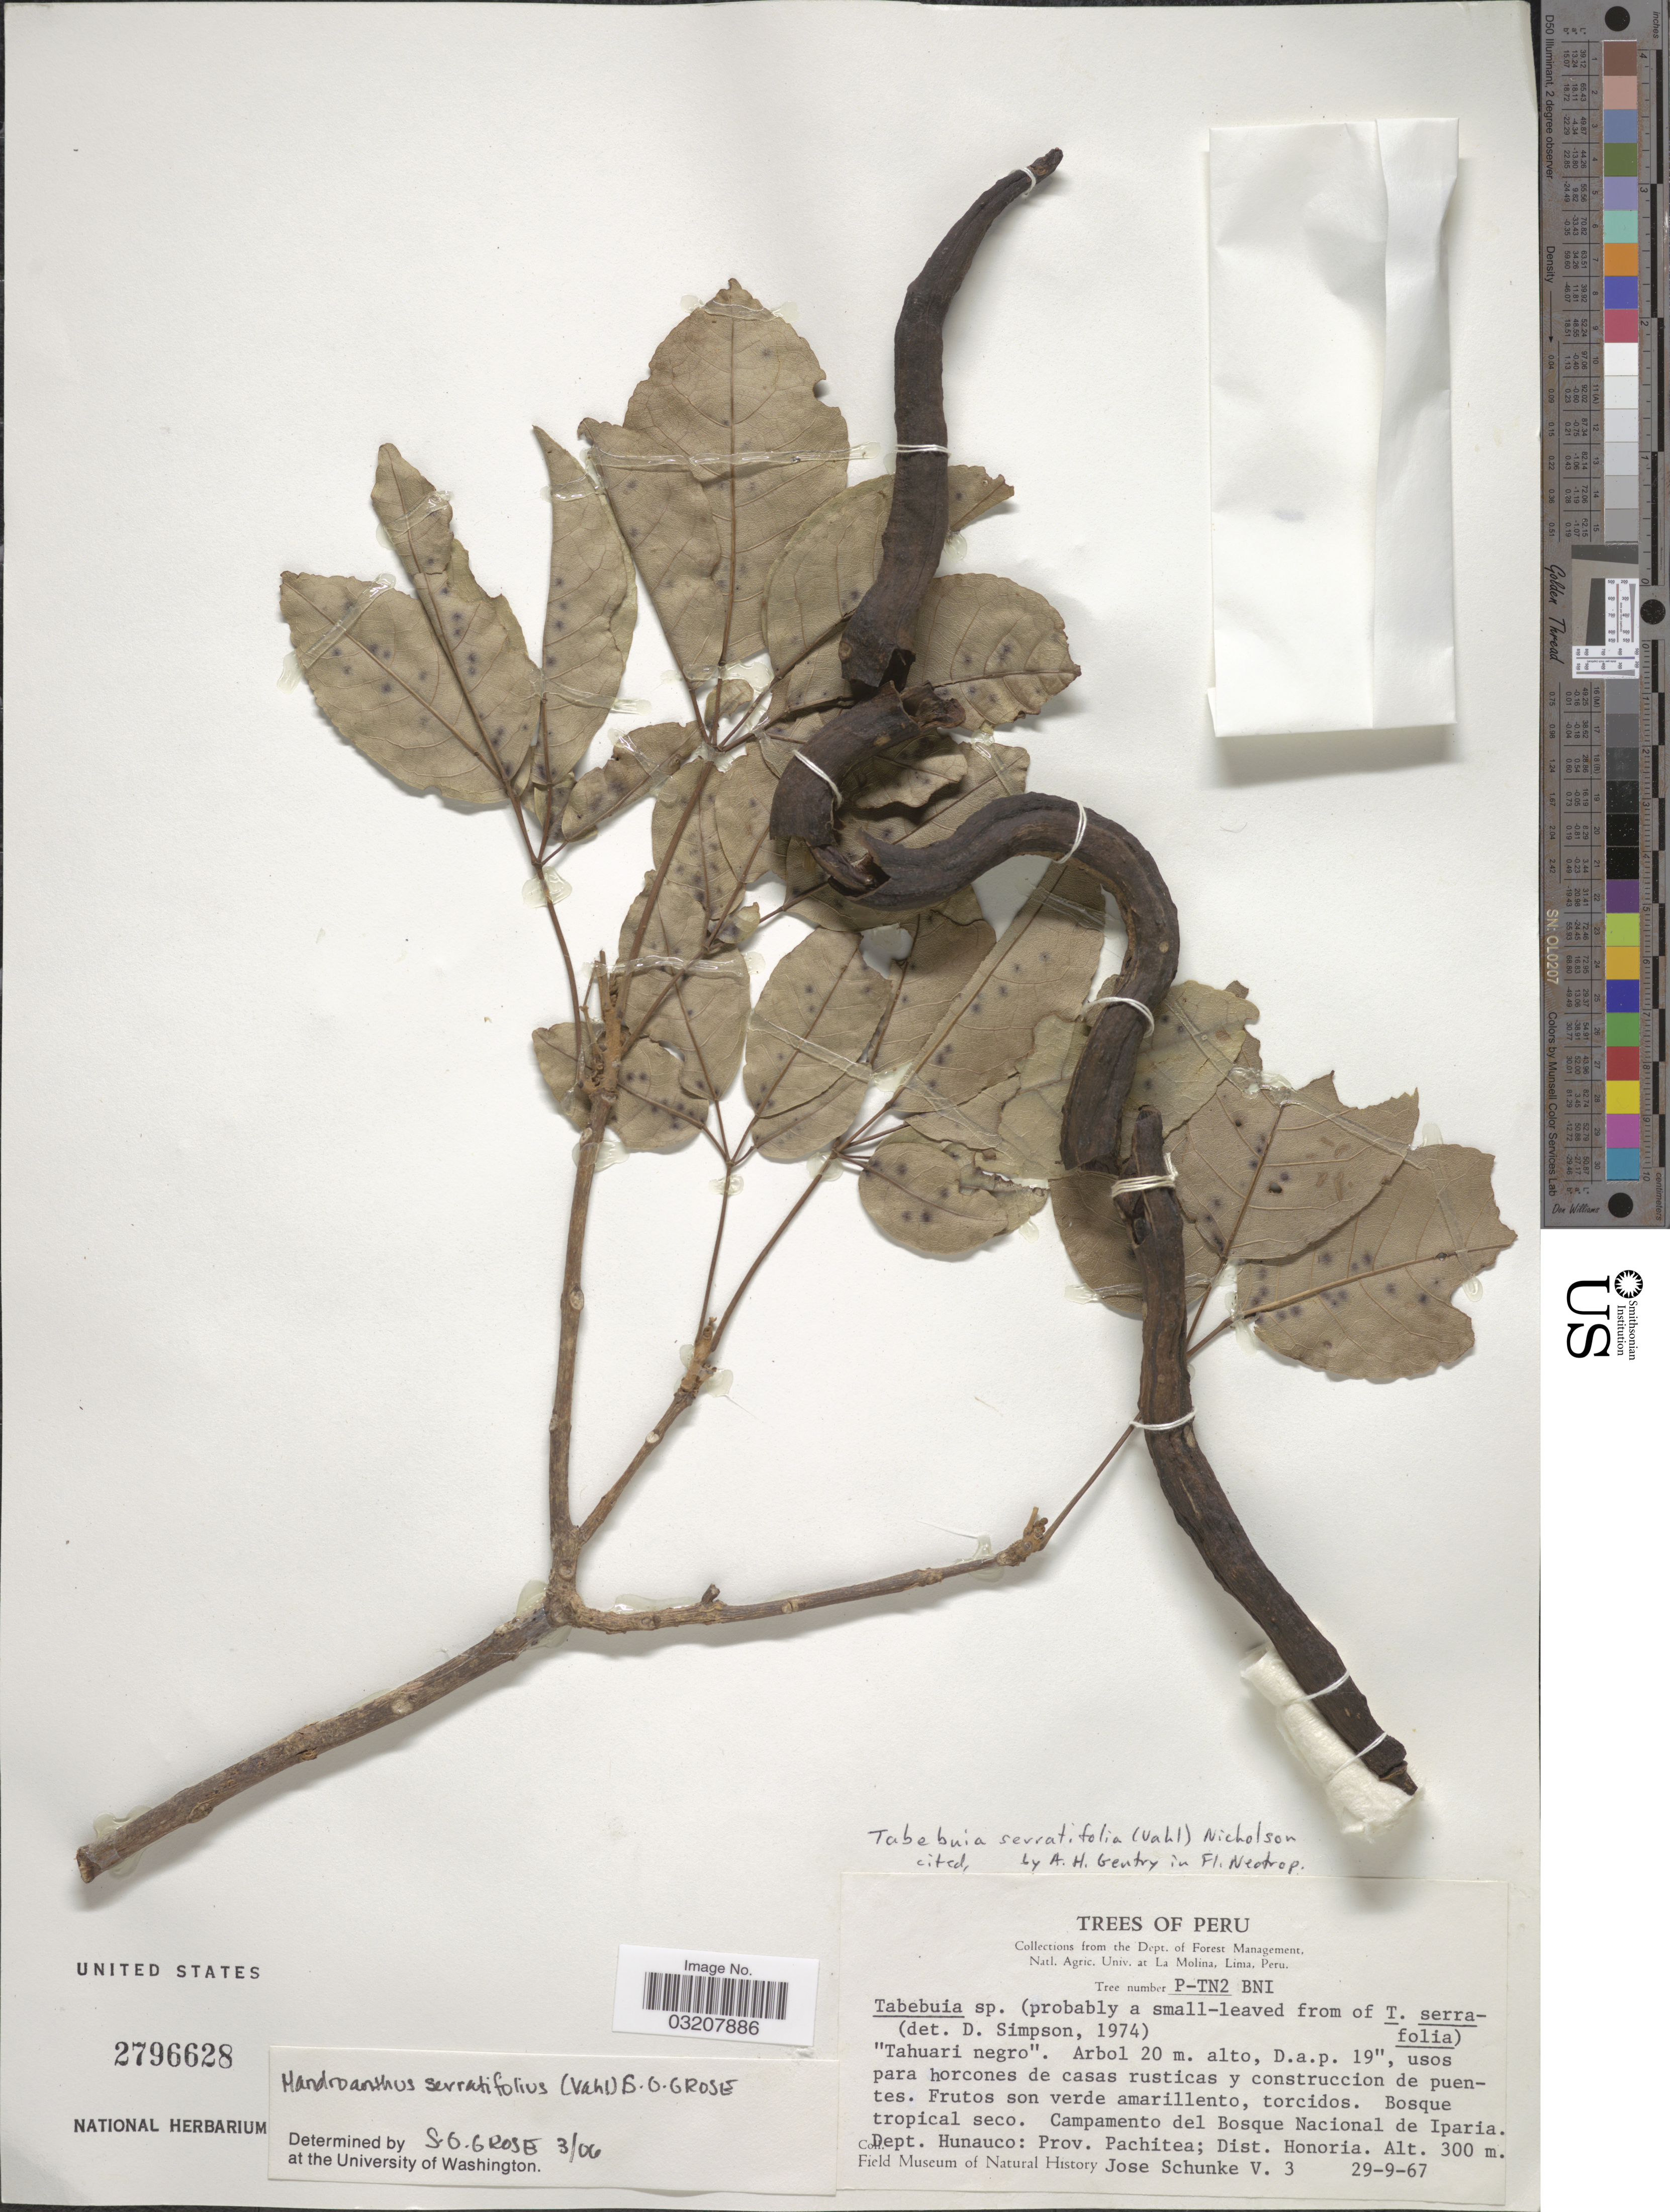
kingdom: Plantae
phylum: Tracheophyta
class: Magnoliopsida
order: Lamiales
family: Bignoniaceae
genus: Handroanthus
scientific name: Handroanthus serratifolius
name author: (Vahl) S.O. Grose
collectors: J. Schunke Vigo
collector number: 3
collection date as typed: Transcribed d/m/y: 29/9/67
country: Peru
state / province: Huánuco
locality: Campamento del Bosque Nacional de Iparia. Dept. Hunauco: Prov. Pachitea; Dist. Honoria.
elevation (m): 300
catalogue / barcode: US 2796628